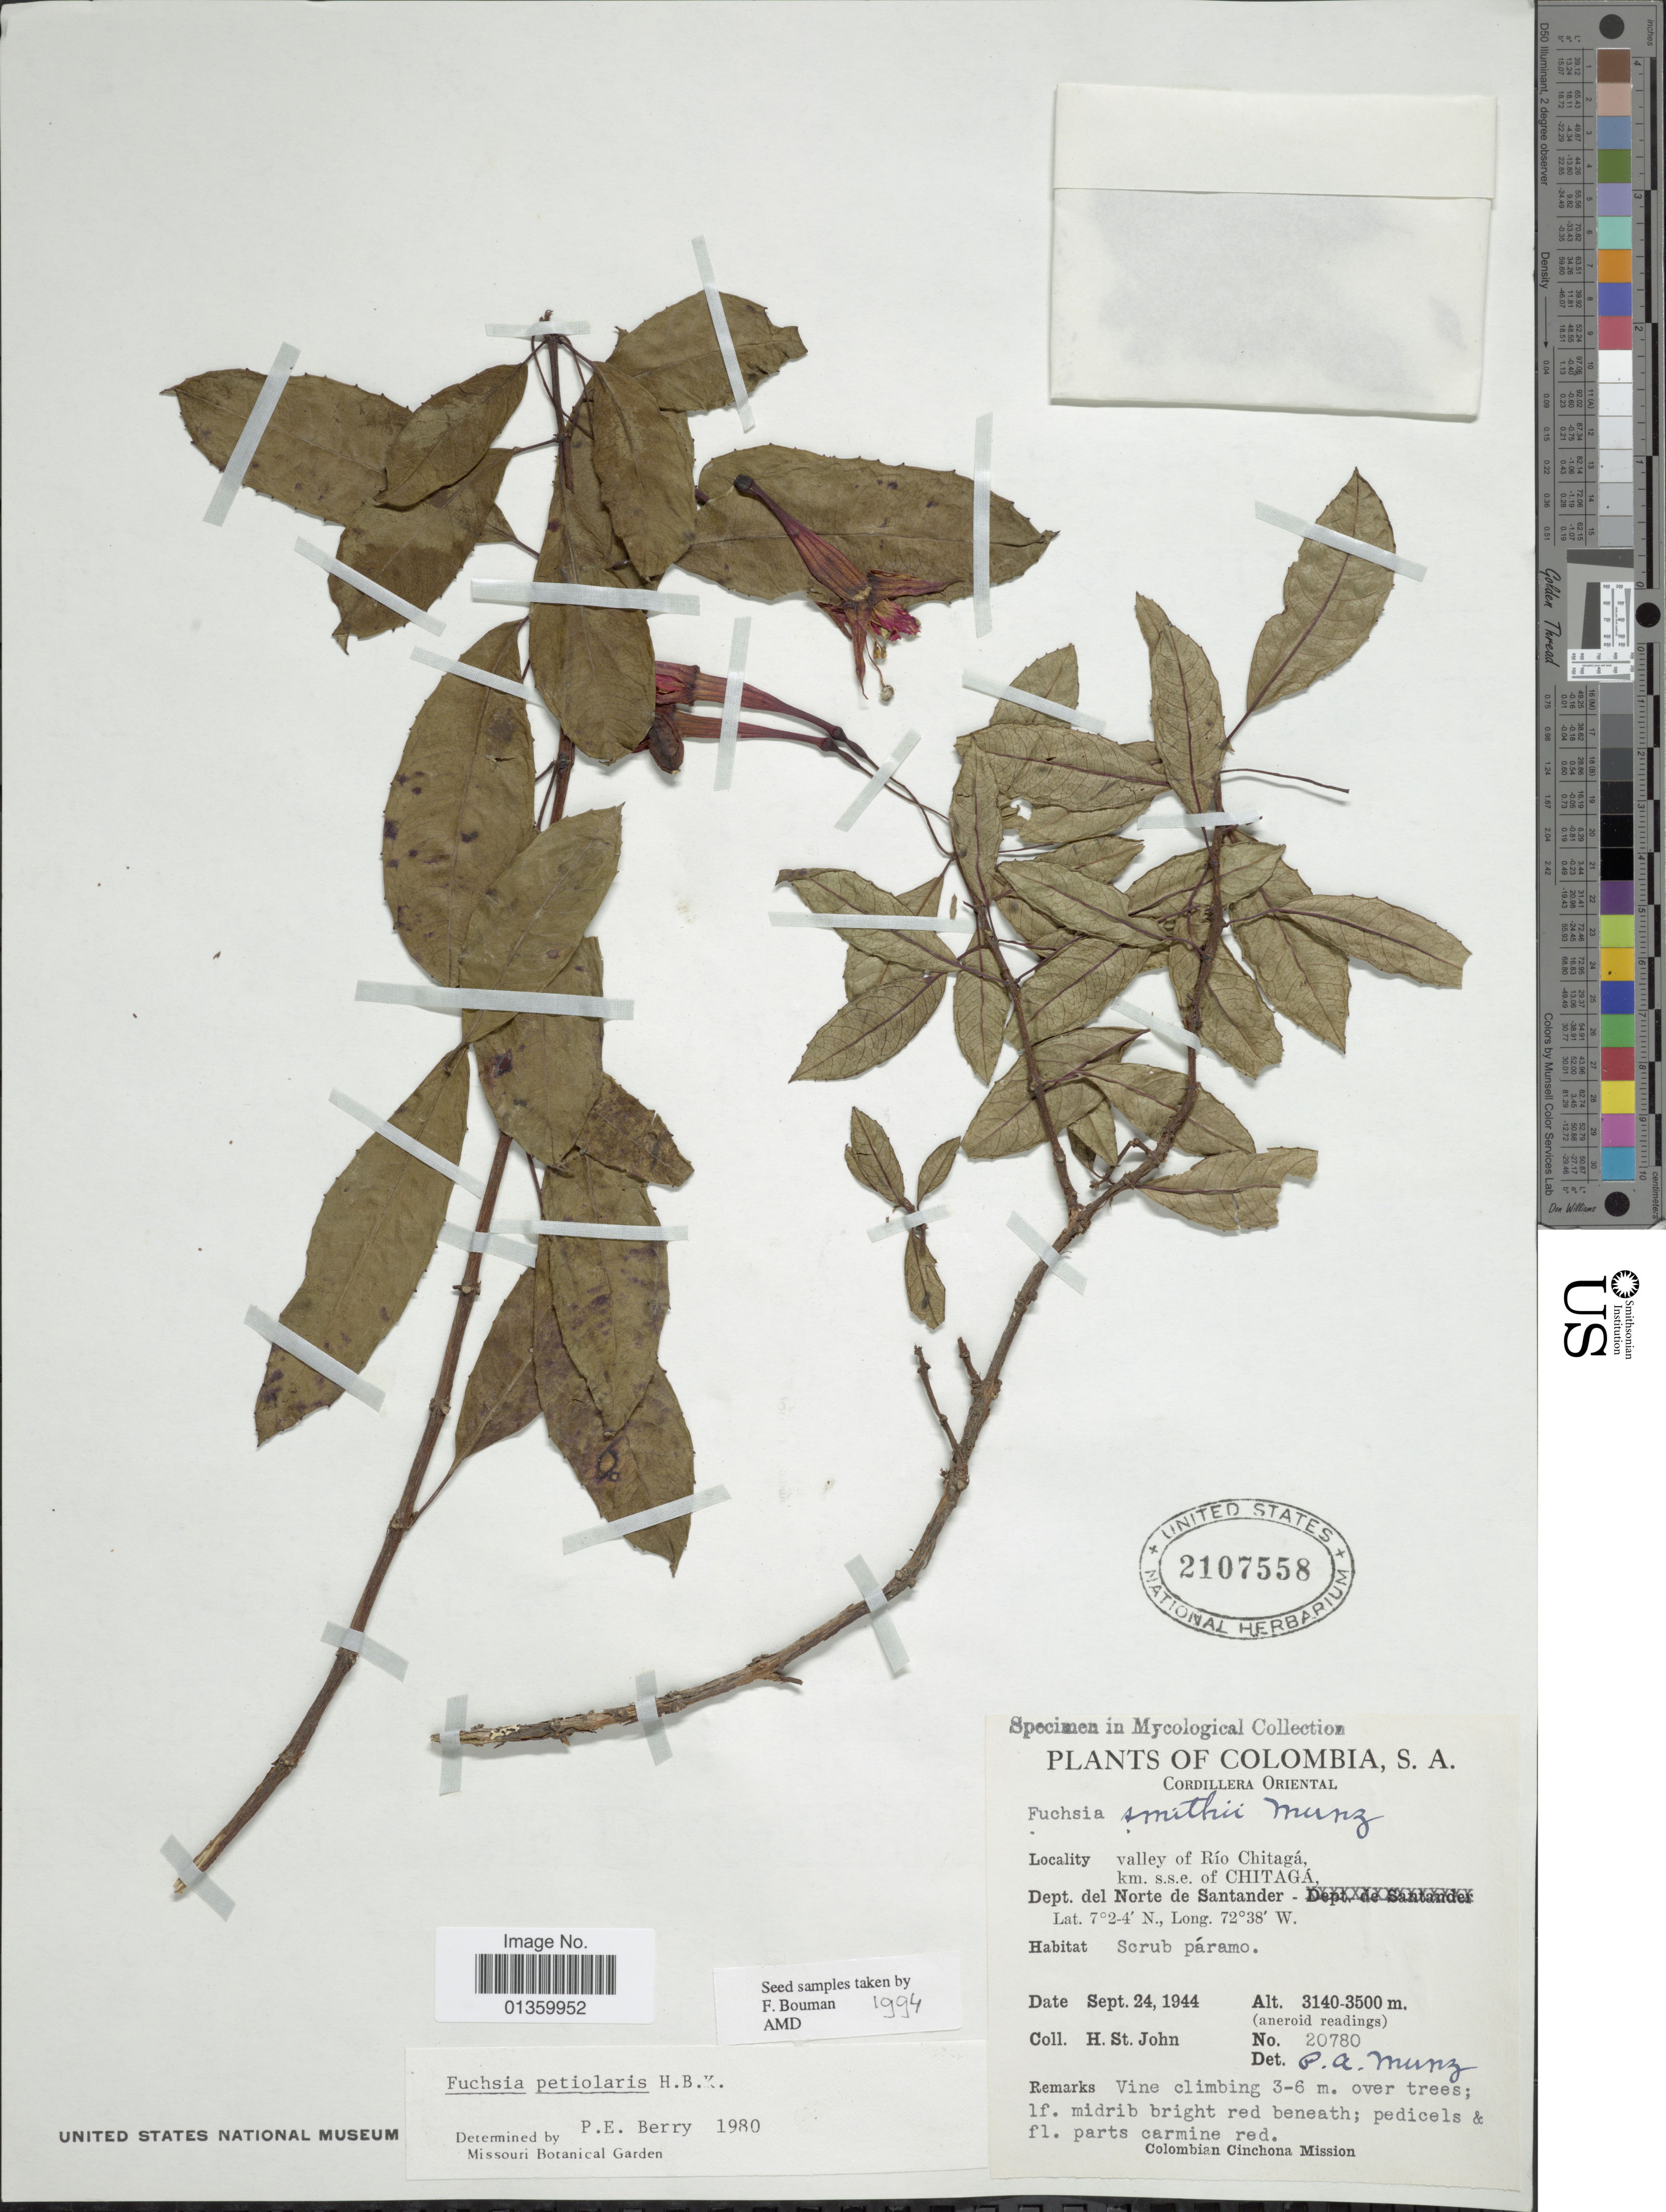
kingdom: Plantae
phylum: Tracheophyta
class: Magnoliopsida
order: Myrtales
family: Onagraceae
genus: Fuchsia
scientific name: Fuchsia petiolaris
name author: Kunth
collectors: N. Purcell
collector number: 20780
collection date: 1944-09-24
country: Colombia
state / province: Norte de Santander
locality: Cordillera Oriental. Valley of Río Chitagá, km. s.s.e. of Chitagá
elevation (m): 3140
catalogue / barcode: US 2107558